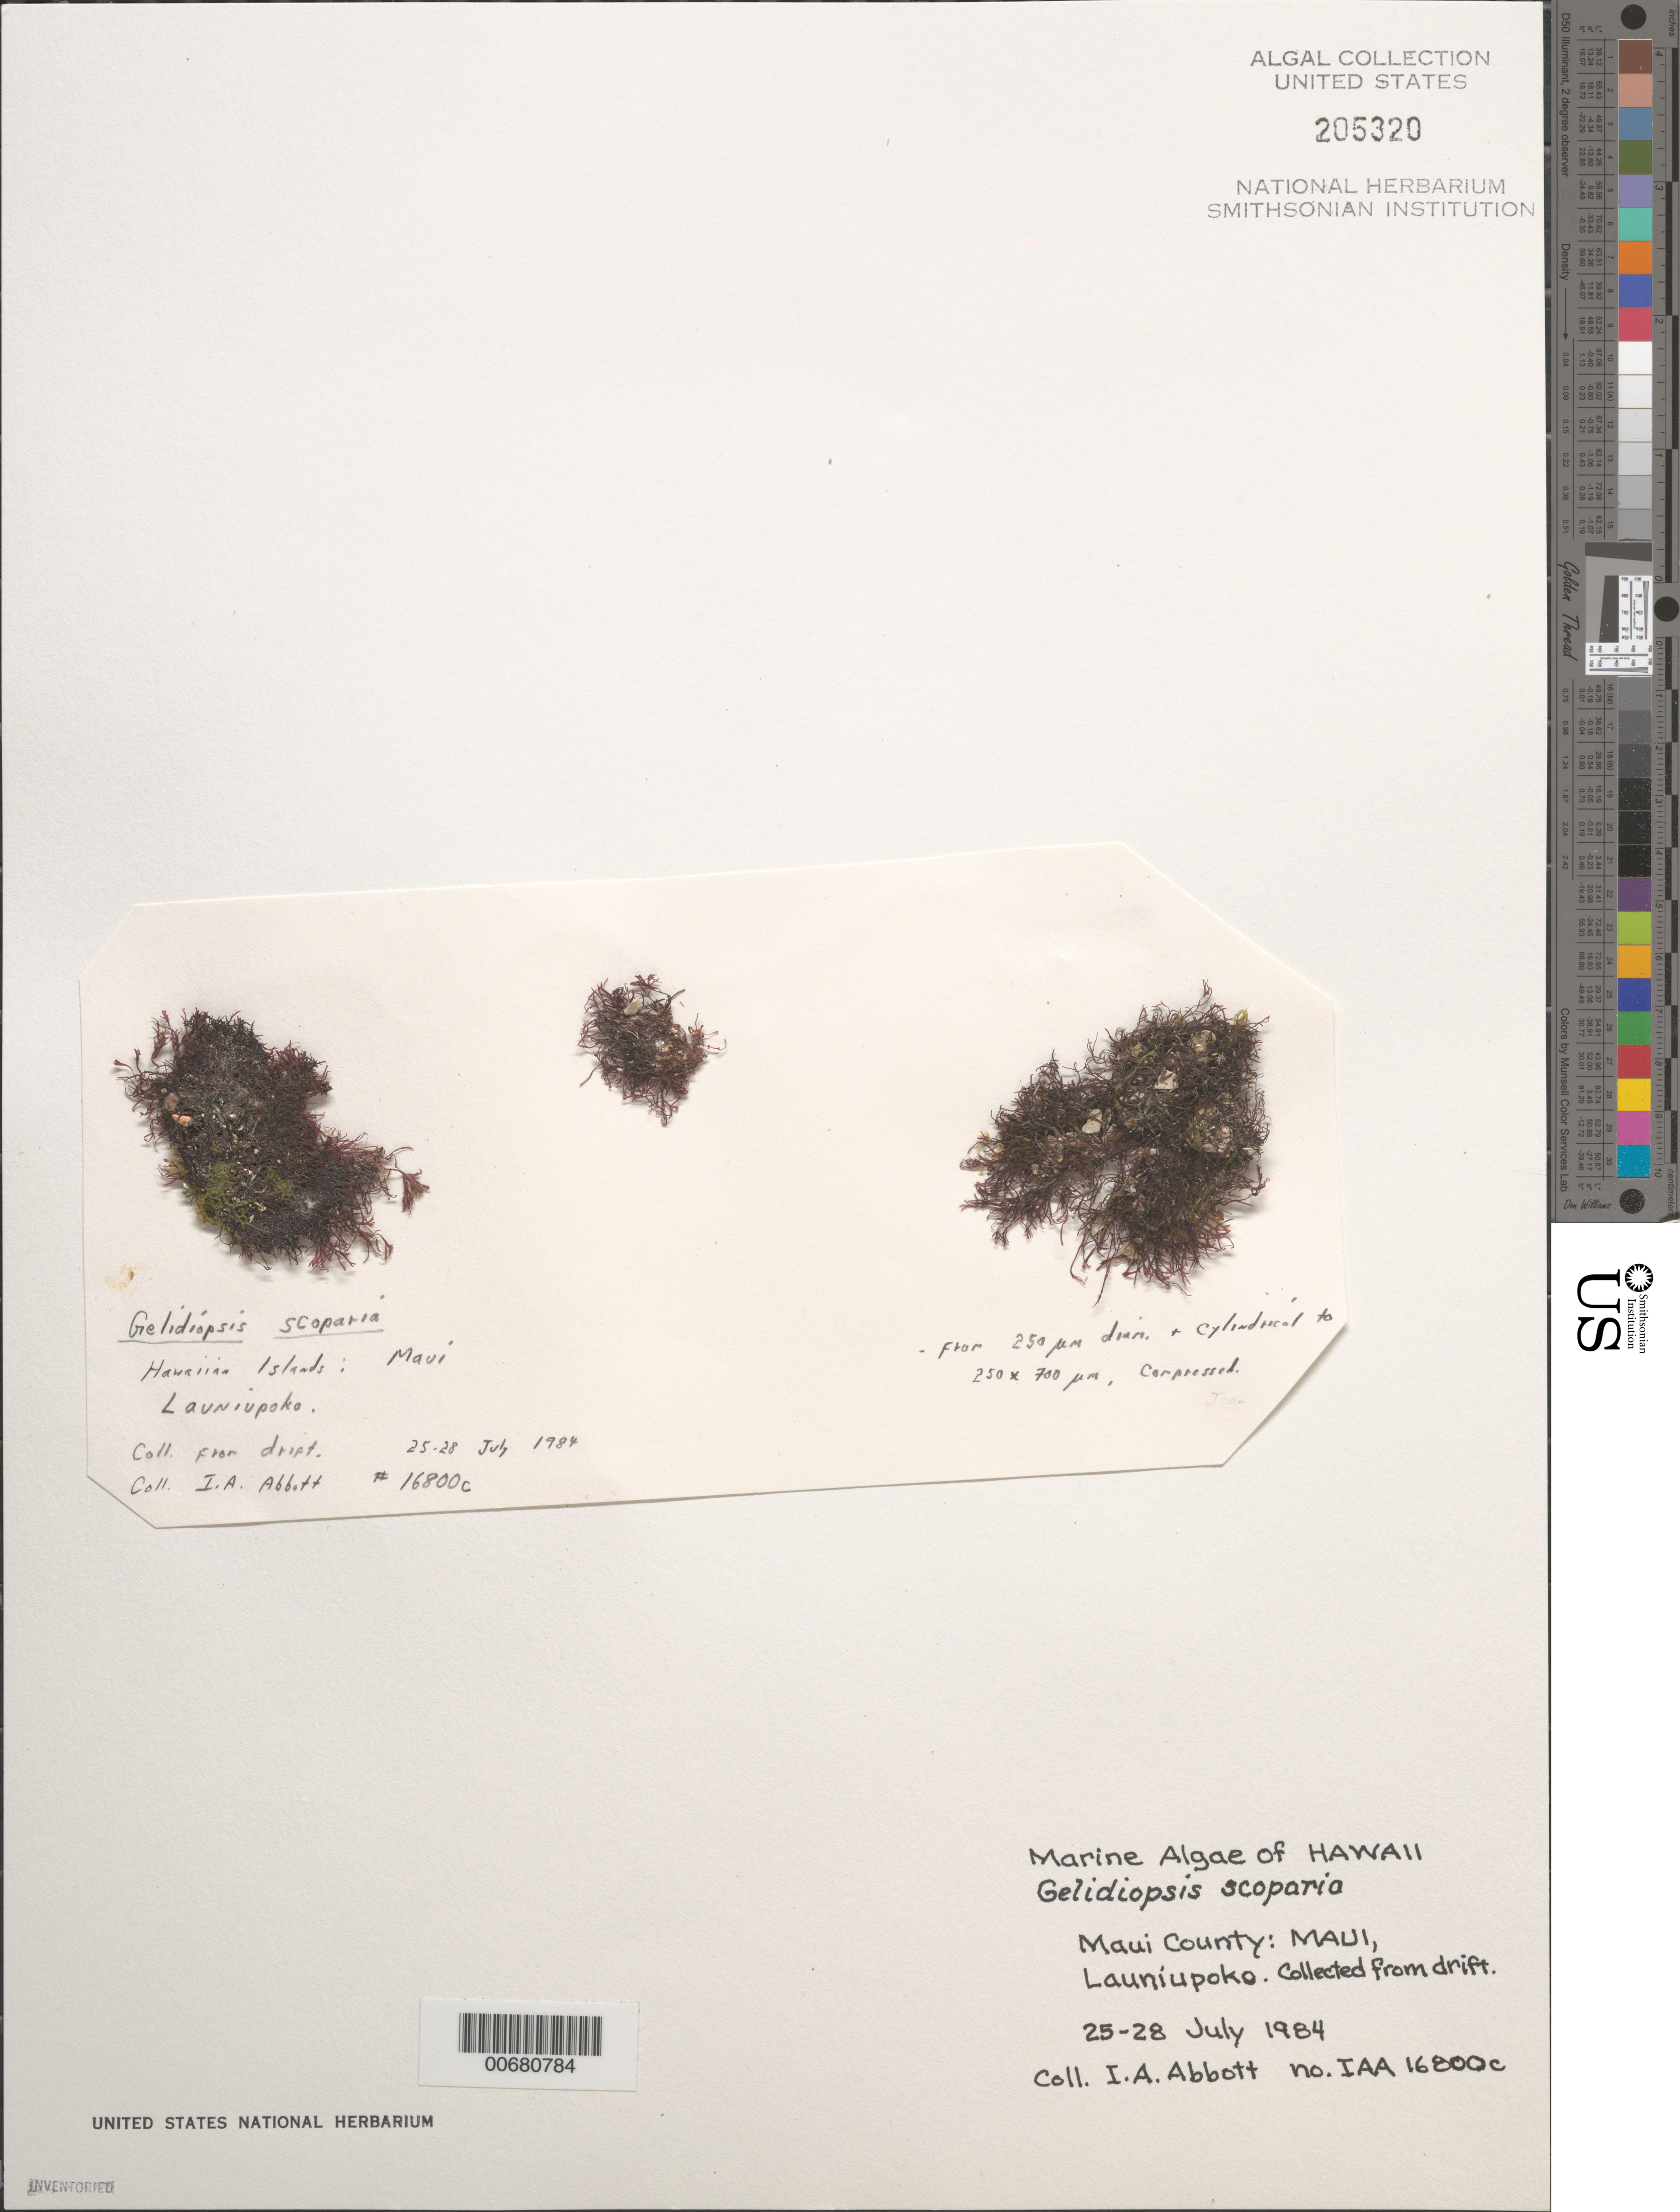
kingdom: Plantae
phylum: Rhodophyta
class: Florideophyceae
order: Rhodymeniales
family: Lomentariaceae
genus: Ceratodictyon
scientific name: Ceratodictyon scoparium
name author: (Mont. & Millardet) R.E. Norris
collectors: I. A. Abbott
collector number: IAA 16800c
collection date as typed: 25 Jul 1984 to 28 Jul 1984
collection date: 1984-07-25/1984-07-28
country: United States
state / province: Hawaii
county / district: Maui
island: Maui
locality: Launiupoko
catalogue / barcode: US 205320